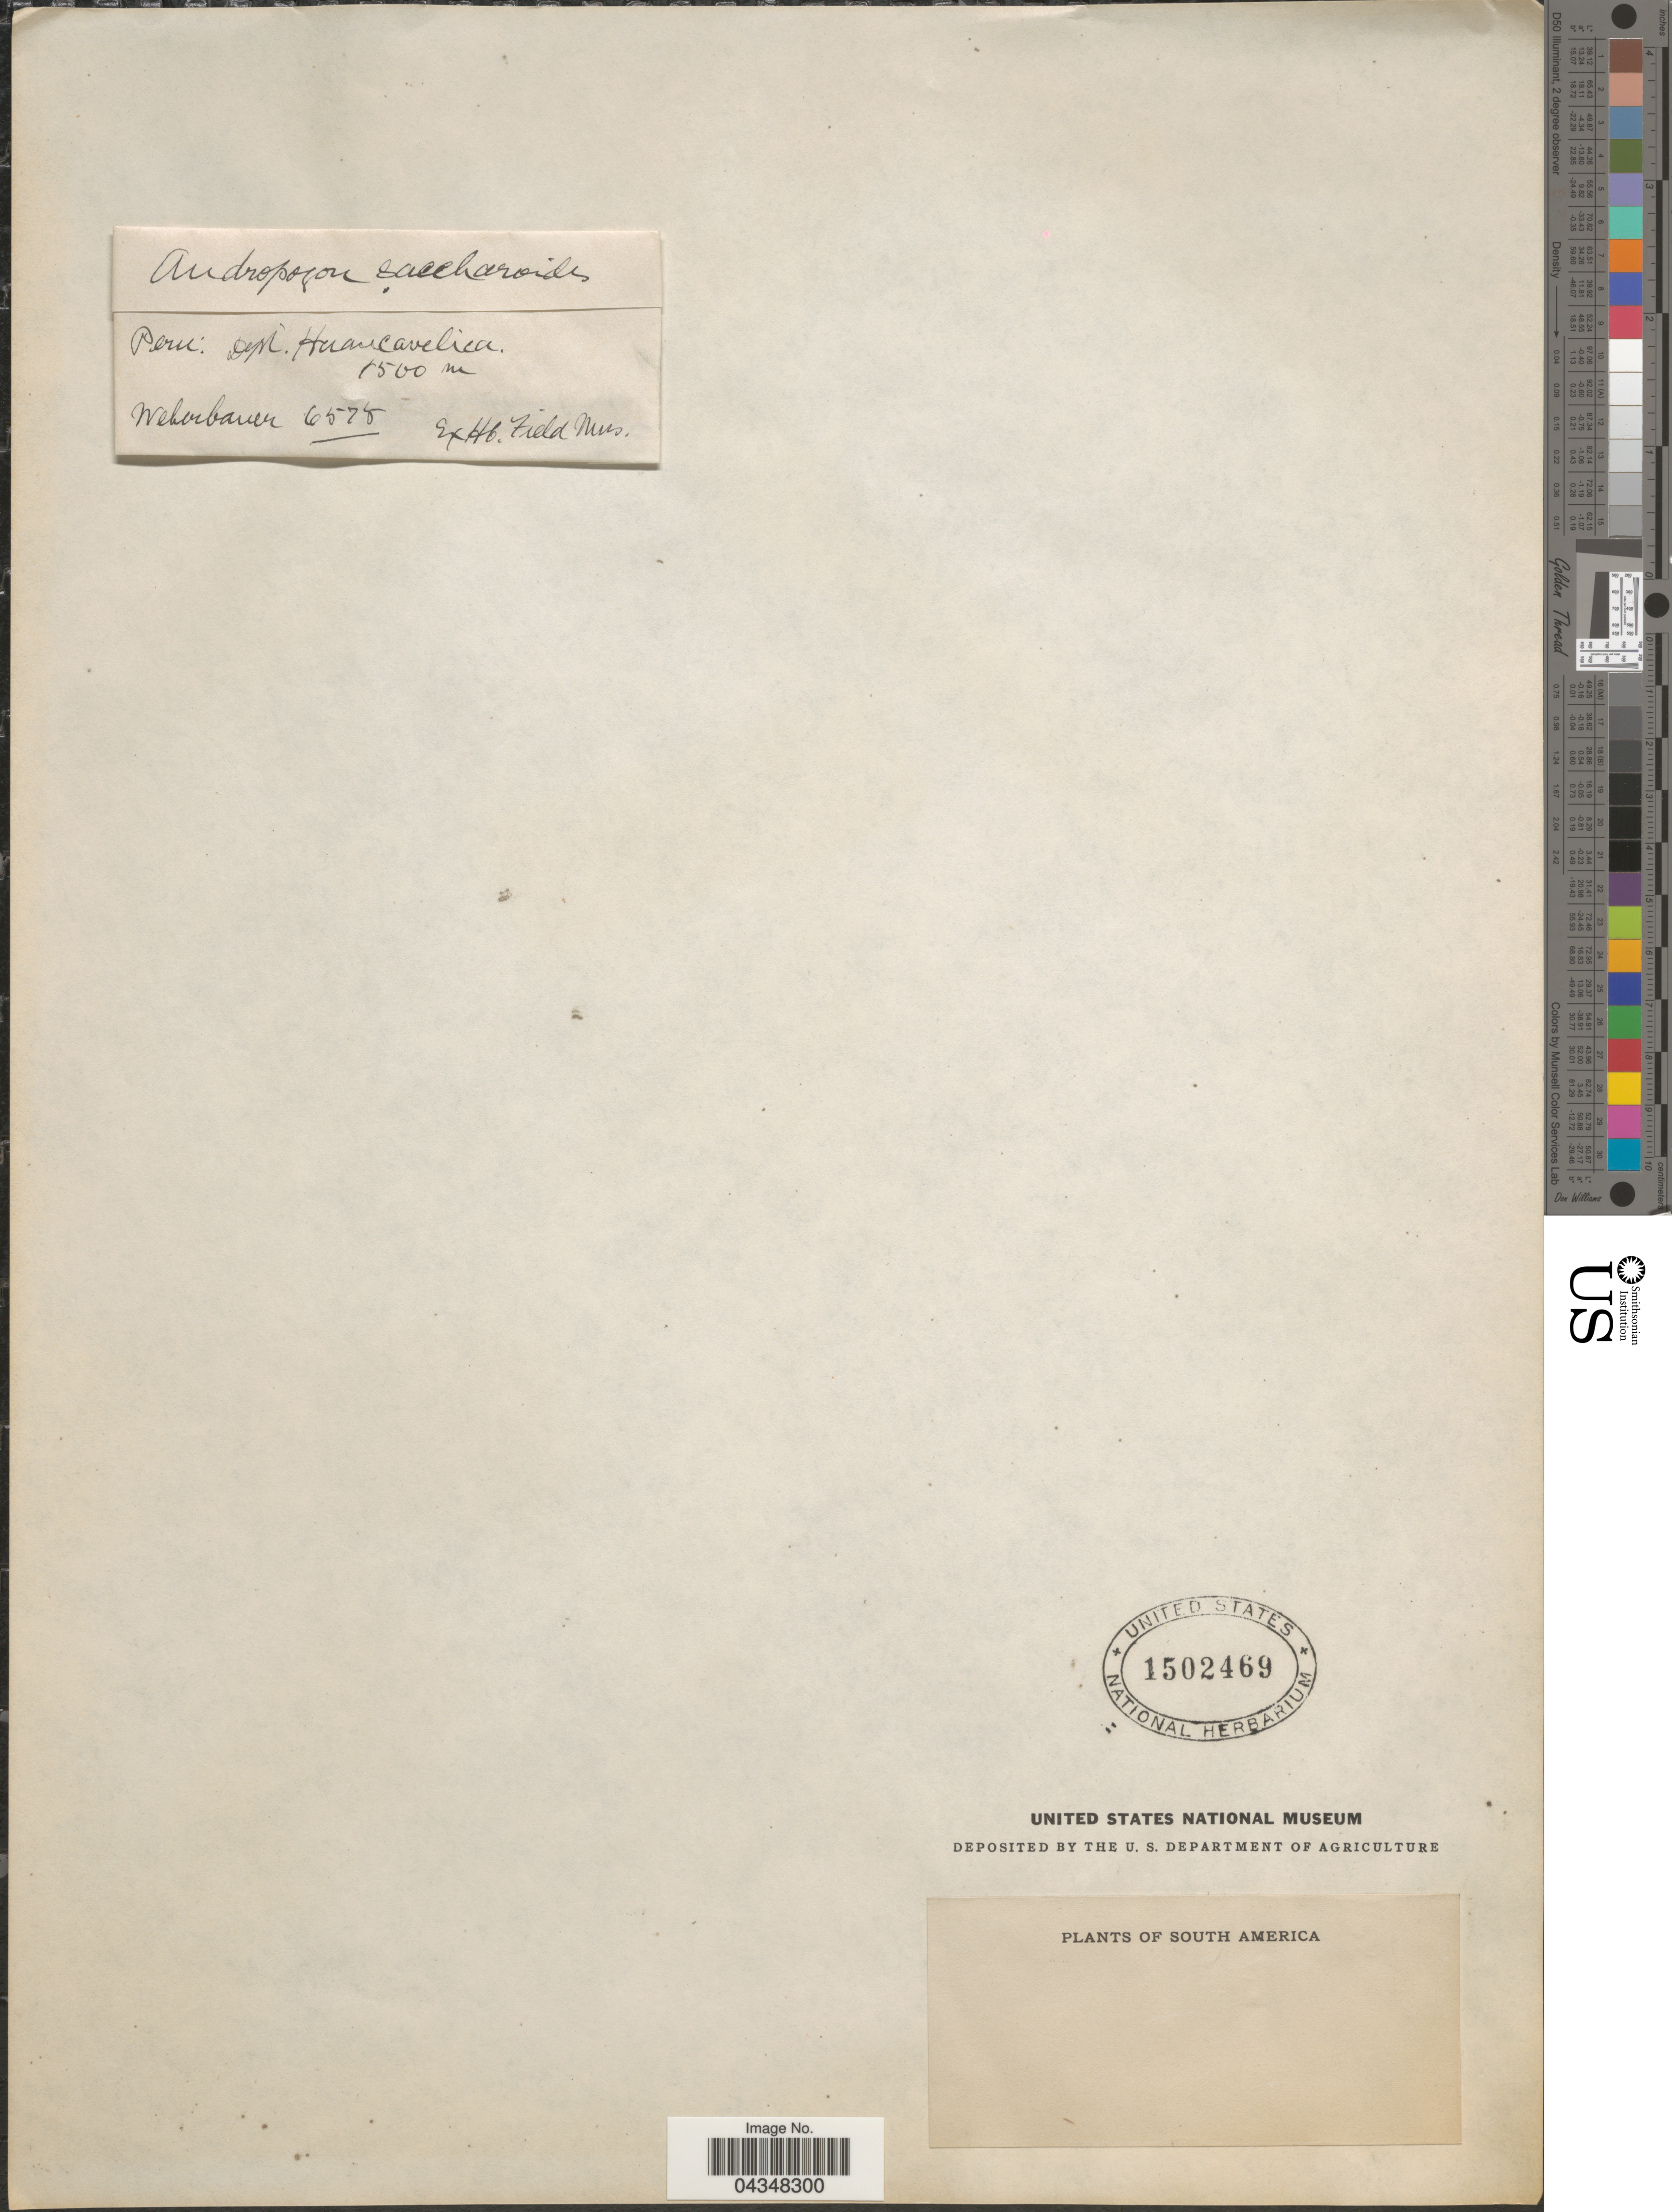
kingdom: Plantae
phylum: Tracheophyta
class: Liliopsida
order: Poales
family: Poaceae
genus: Bothriochloa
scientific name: Bothriochloa laguroides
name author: (DC.) Herter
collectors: Weberbauer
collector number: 6578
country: Peru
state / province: Huancavelica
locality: Dept. Huancavelica.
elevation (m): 1500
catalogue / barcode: US 1502469